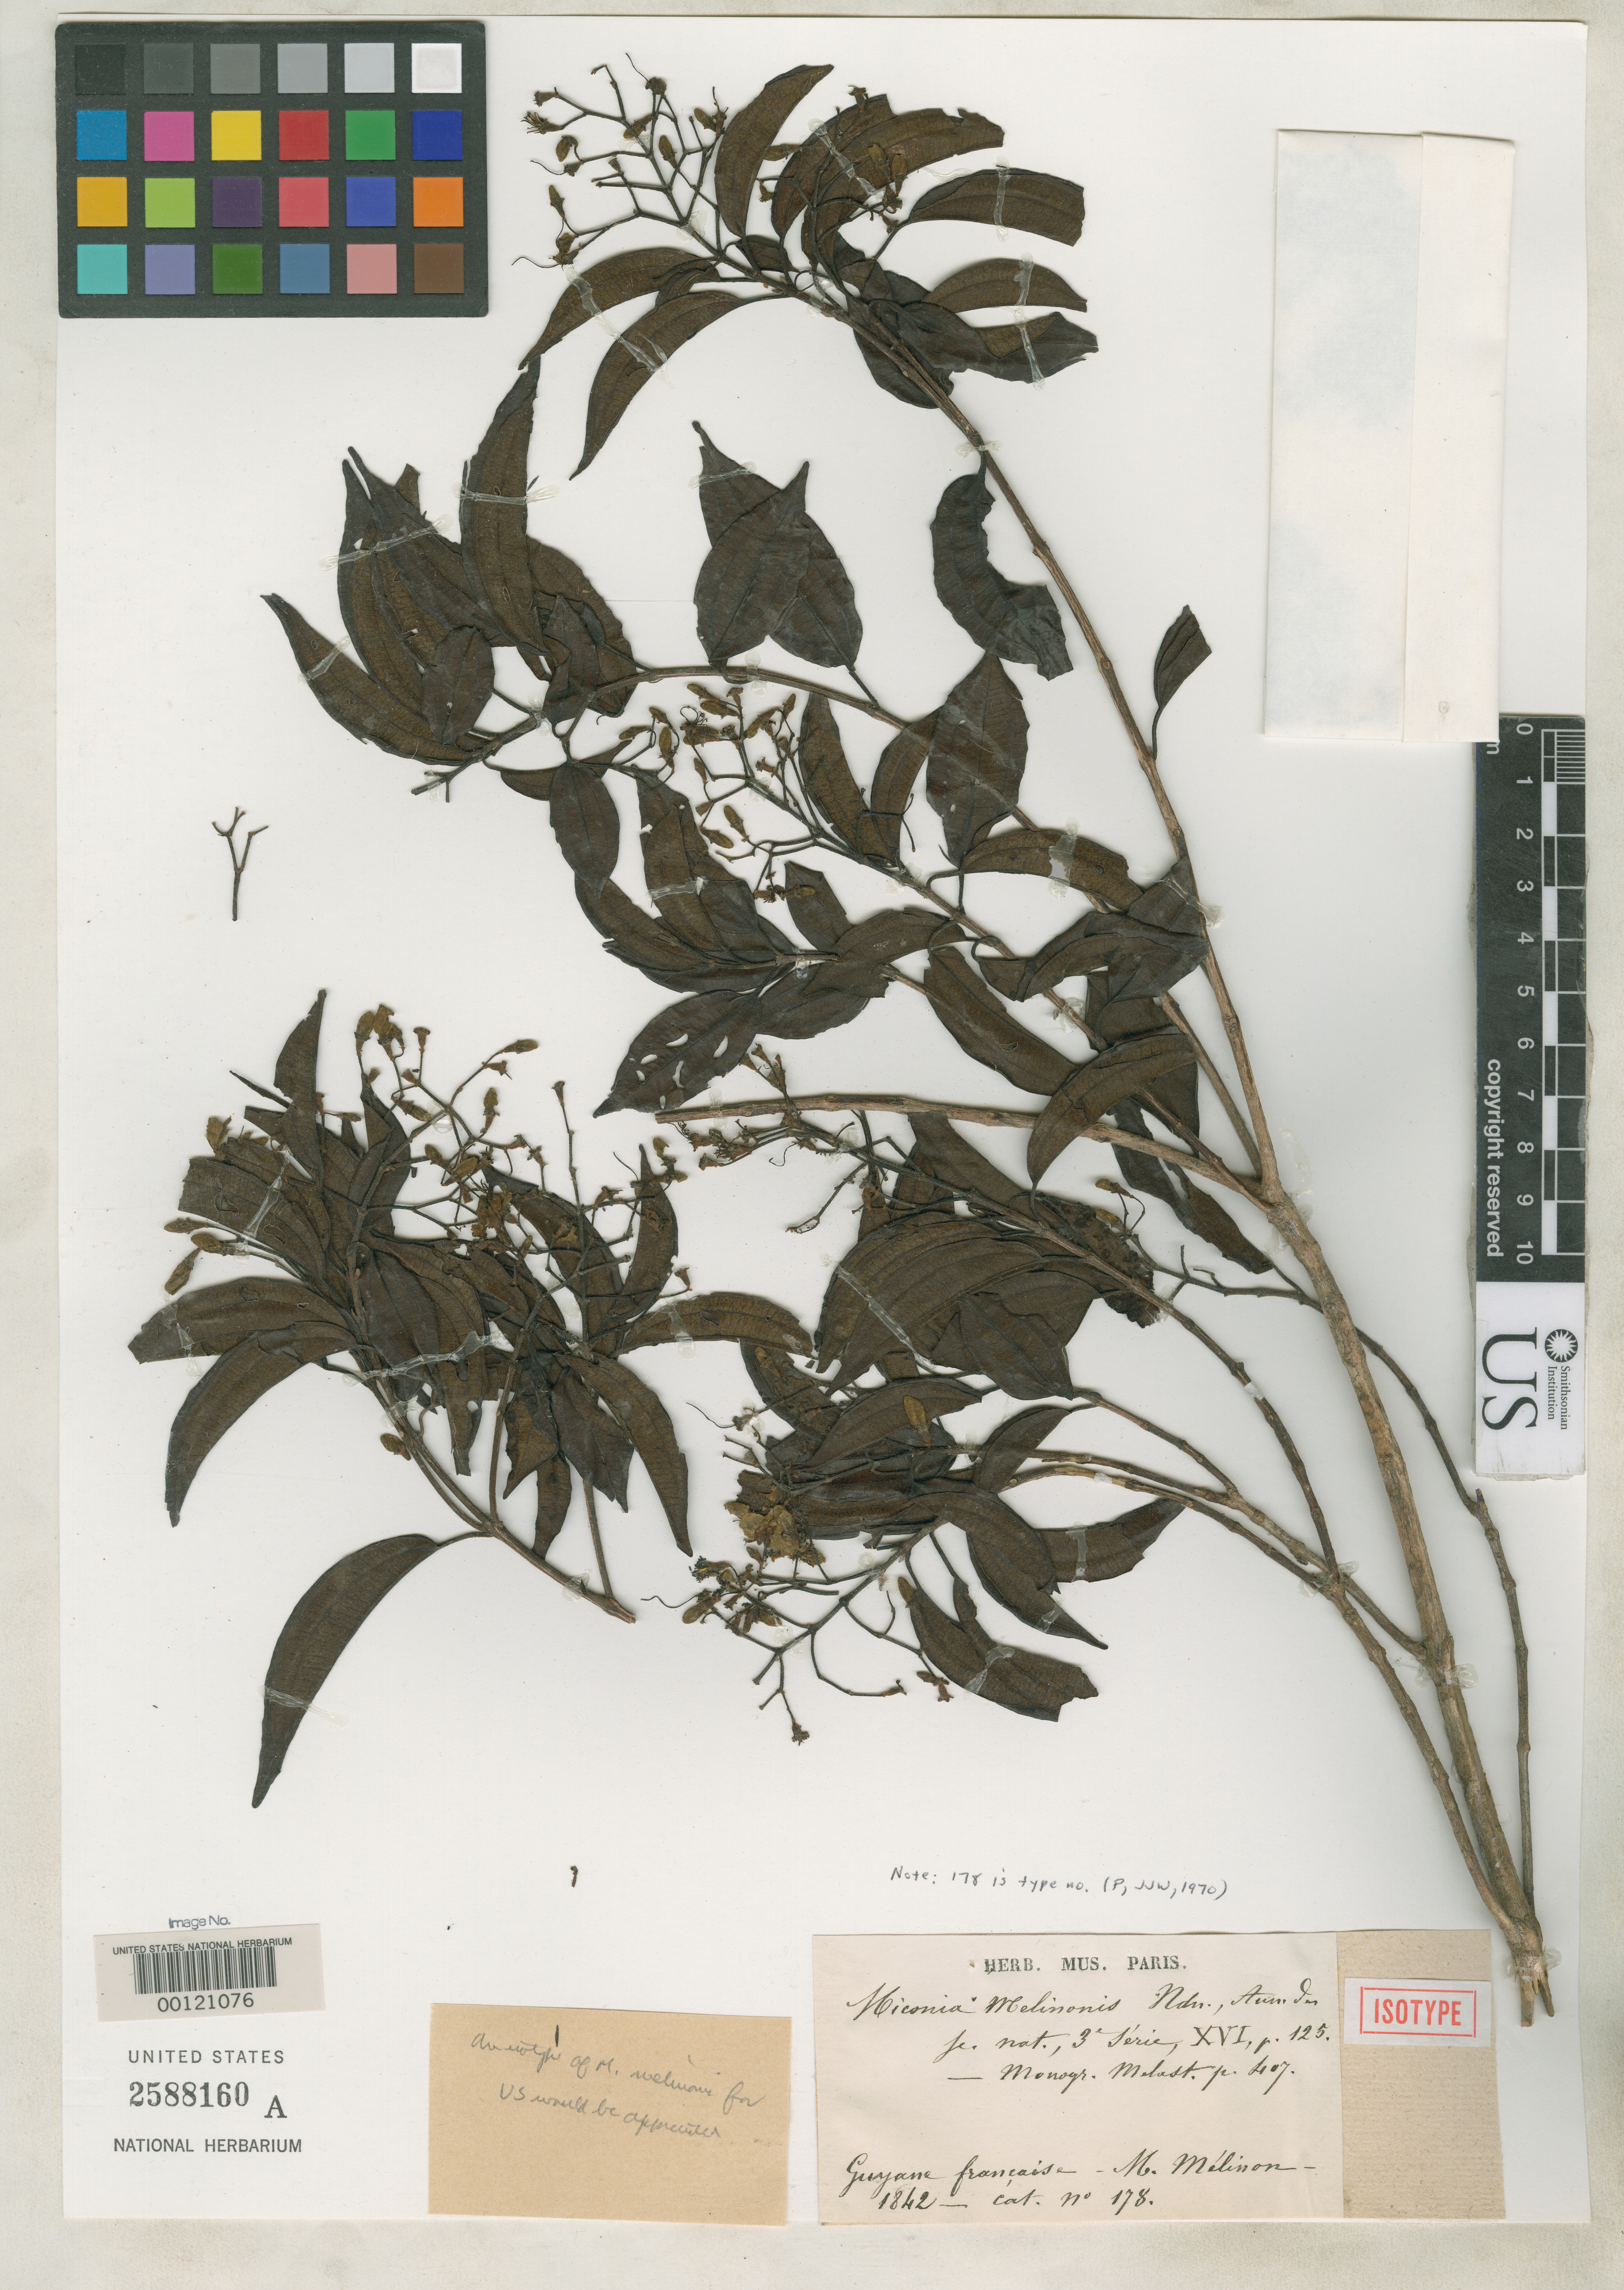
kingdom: Plantae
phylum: Tracheophyta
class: Magnoliopsida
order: Myrtales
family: Melastomataceae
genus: Miconia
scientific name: Miconia melinonis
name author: Naudin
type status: Isotype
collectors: M. Melinon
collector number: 178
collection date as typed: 1842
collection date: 1842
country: French Guiana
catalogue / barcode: US 2588160A